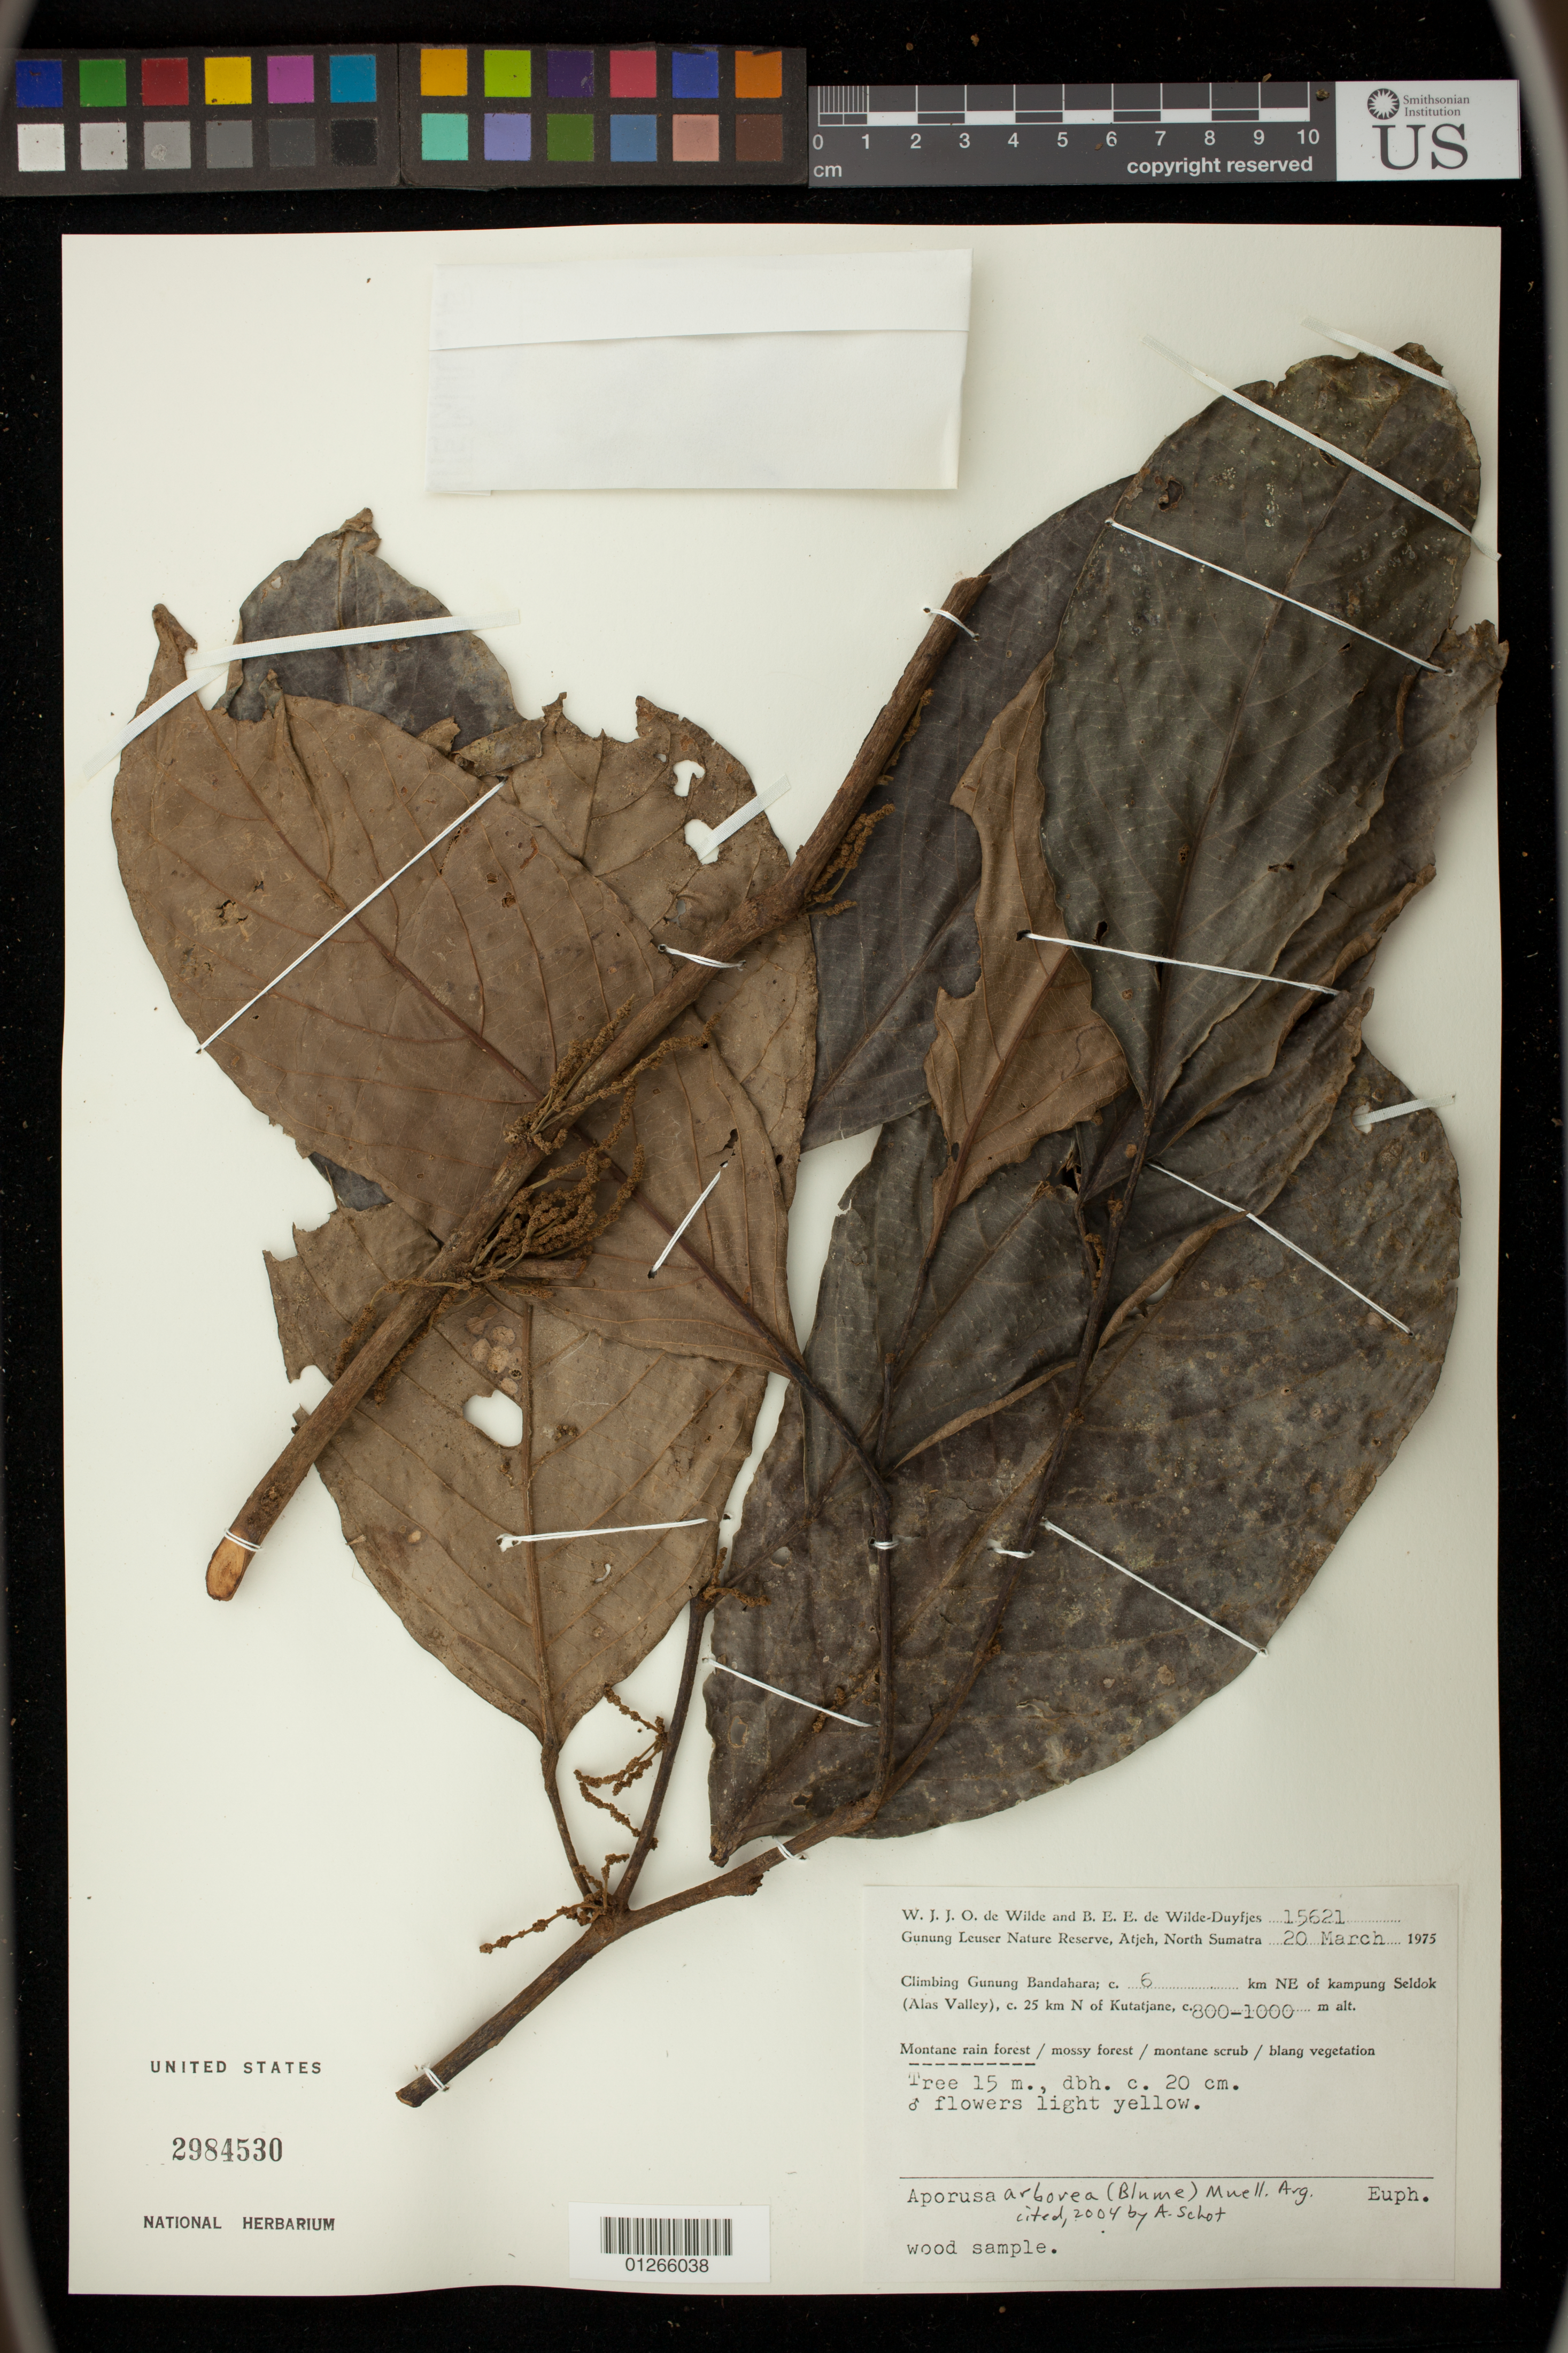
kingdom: Plantae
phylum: Tracheophyta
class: Magnoliopsida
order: Malpighiales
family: Phyllanthaceae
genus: Aporosa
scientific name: Aporosa arborea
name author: Müll. Arg.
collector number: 15621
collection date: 1975-03-20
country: Indonesia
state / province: Sumatra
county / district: Aceh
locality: Gunung Leuser Nature Reserve, Atjeh, North Sumatra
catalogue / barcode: US 2984530